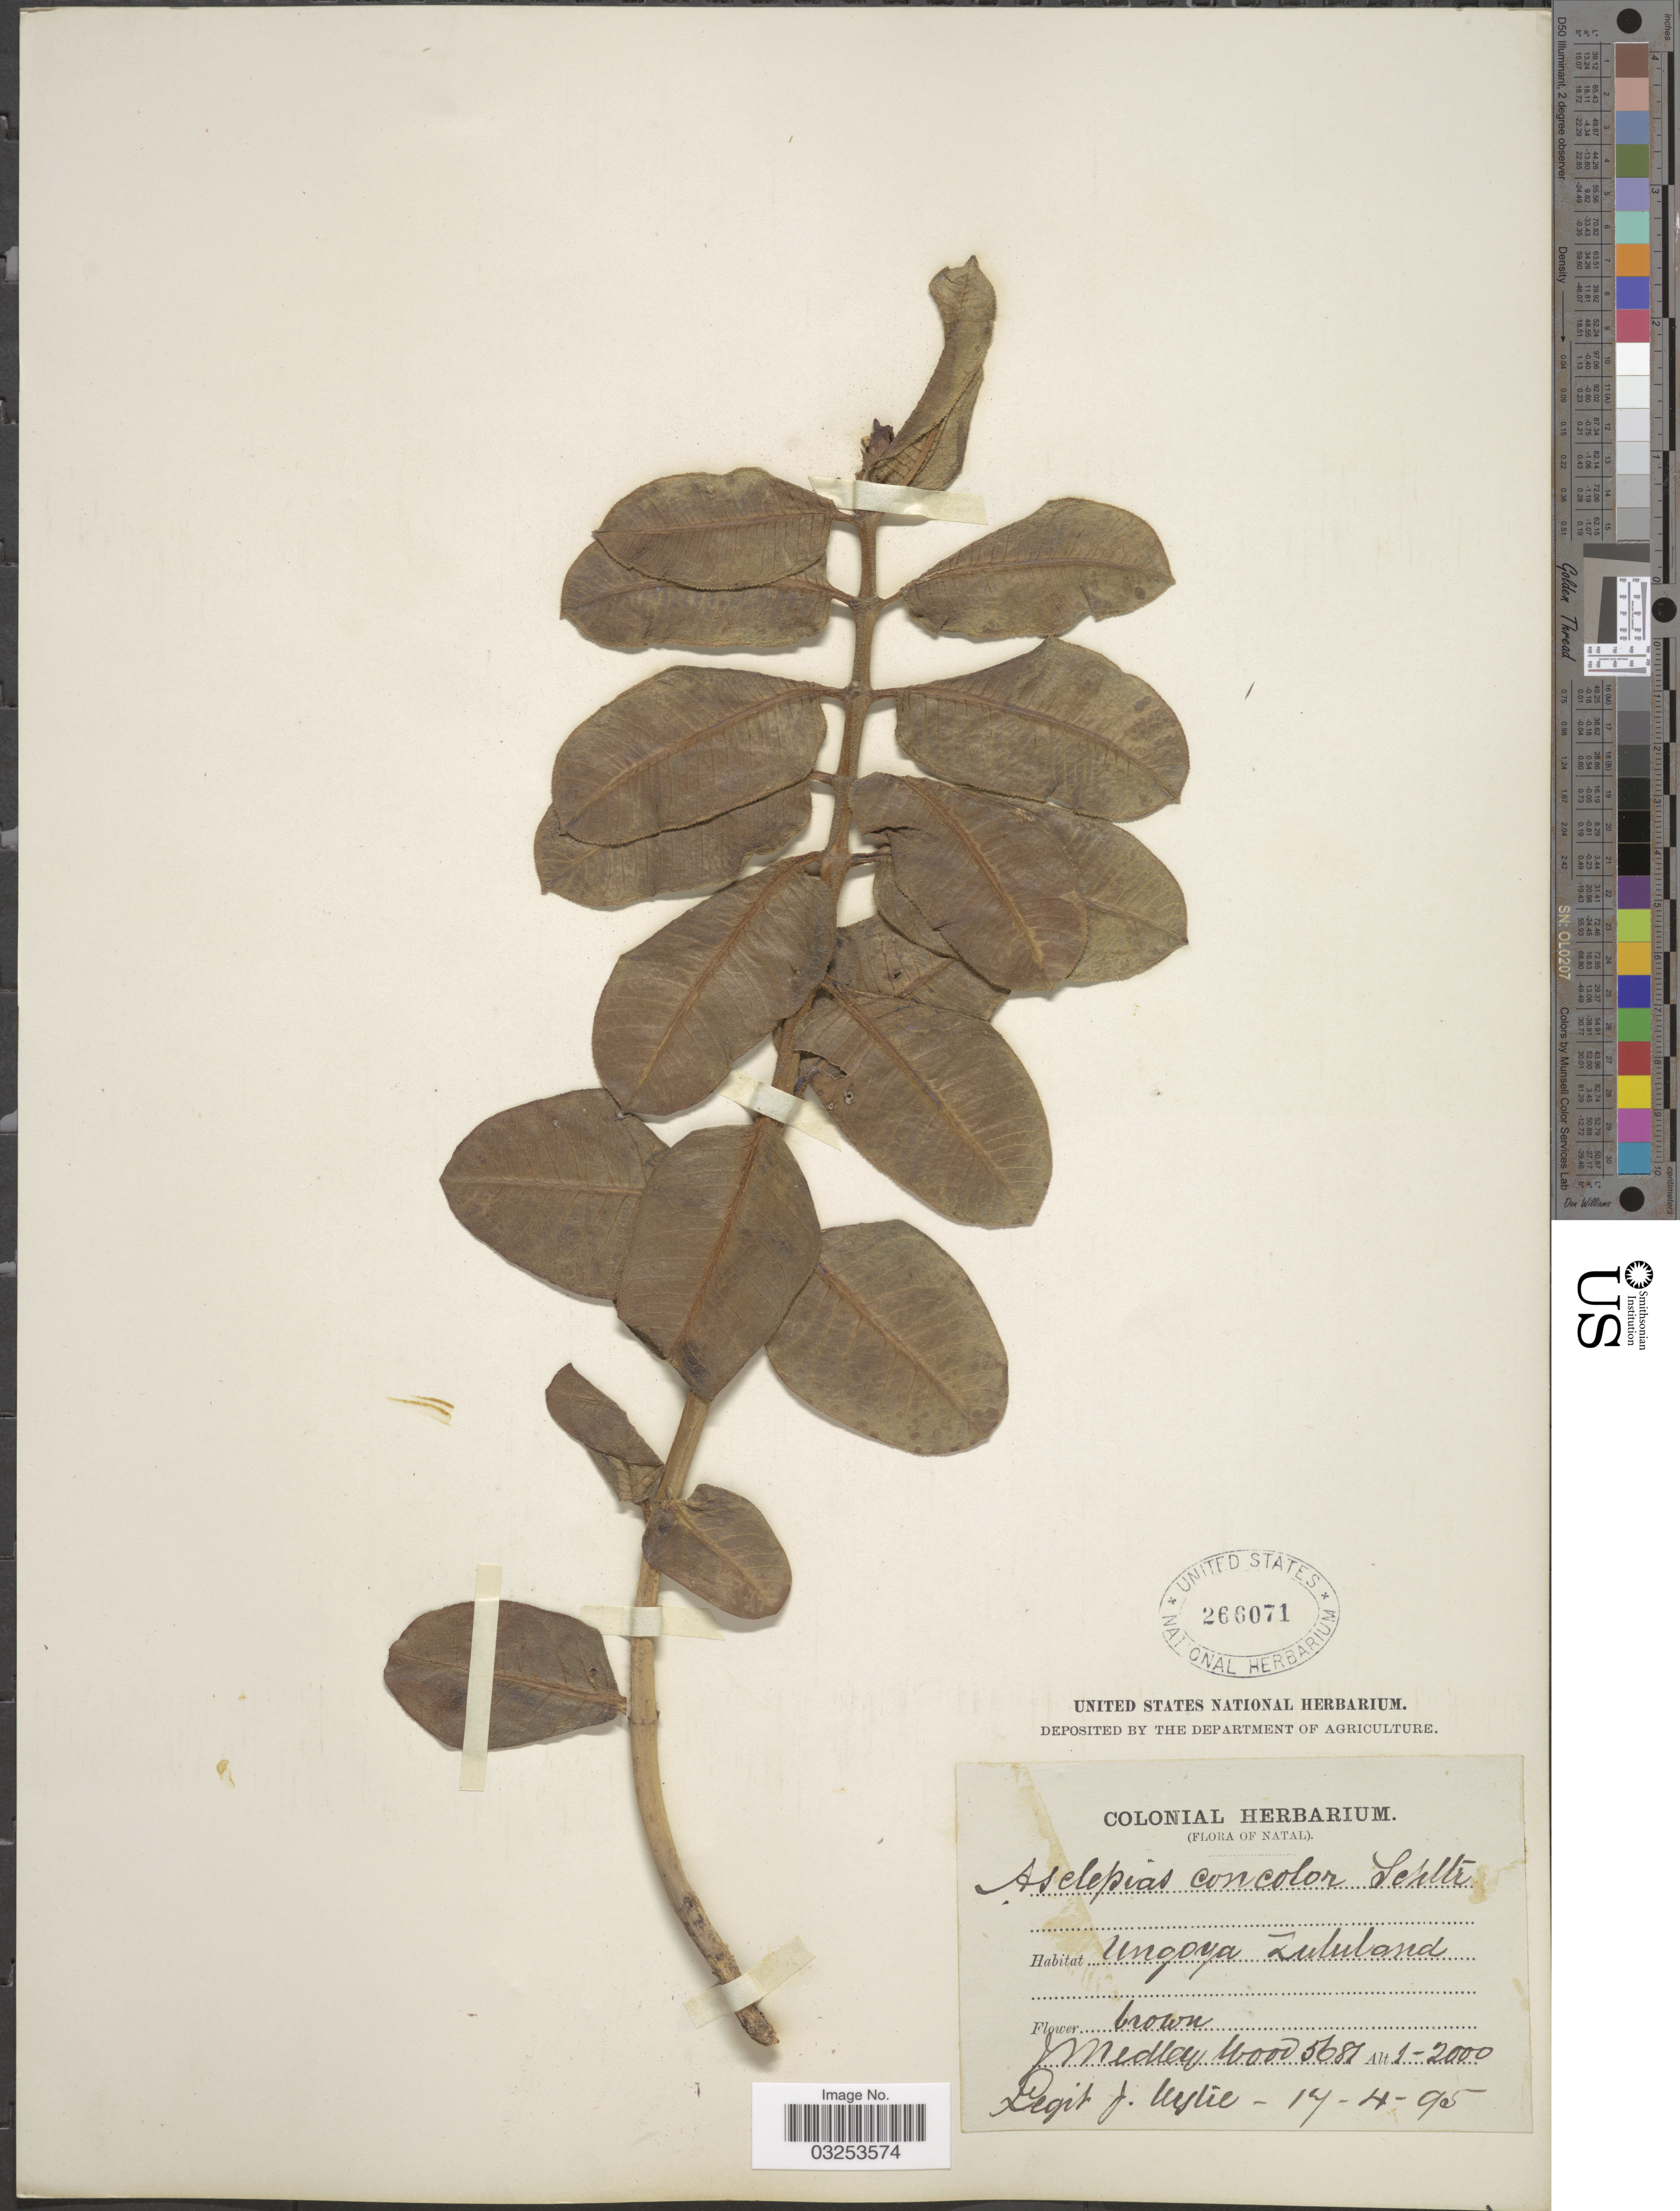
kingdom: Plantae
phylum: Tracheophyta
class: Magnoliopsida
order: Gentianales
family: Apocynaceae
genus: Pachycarpus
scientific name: Pachycarpus concolor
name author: E. Mey.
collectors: J. Wylie & J. Medley Wood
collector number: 5681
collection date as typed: Transcribed d/m/y: 17/4/95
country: South Africa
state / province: KwaZulu-Natal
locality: Natal, Ungoya Zululand.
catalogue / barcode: US 266071